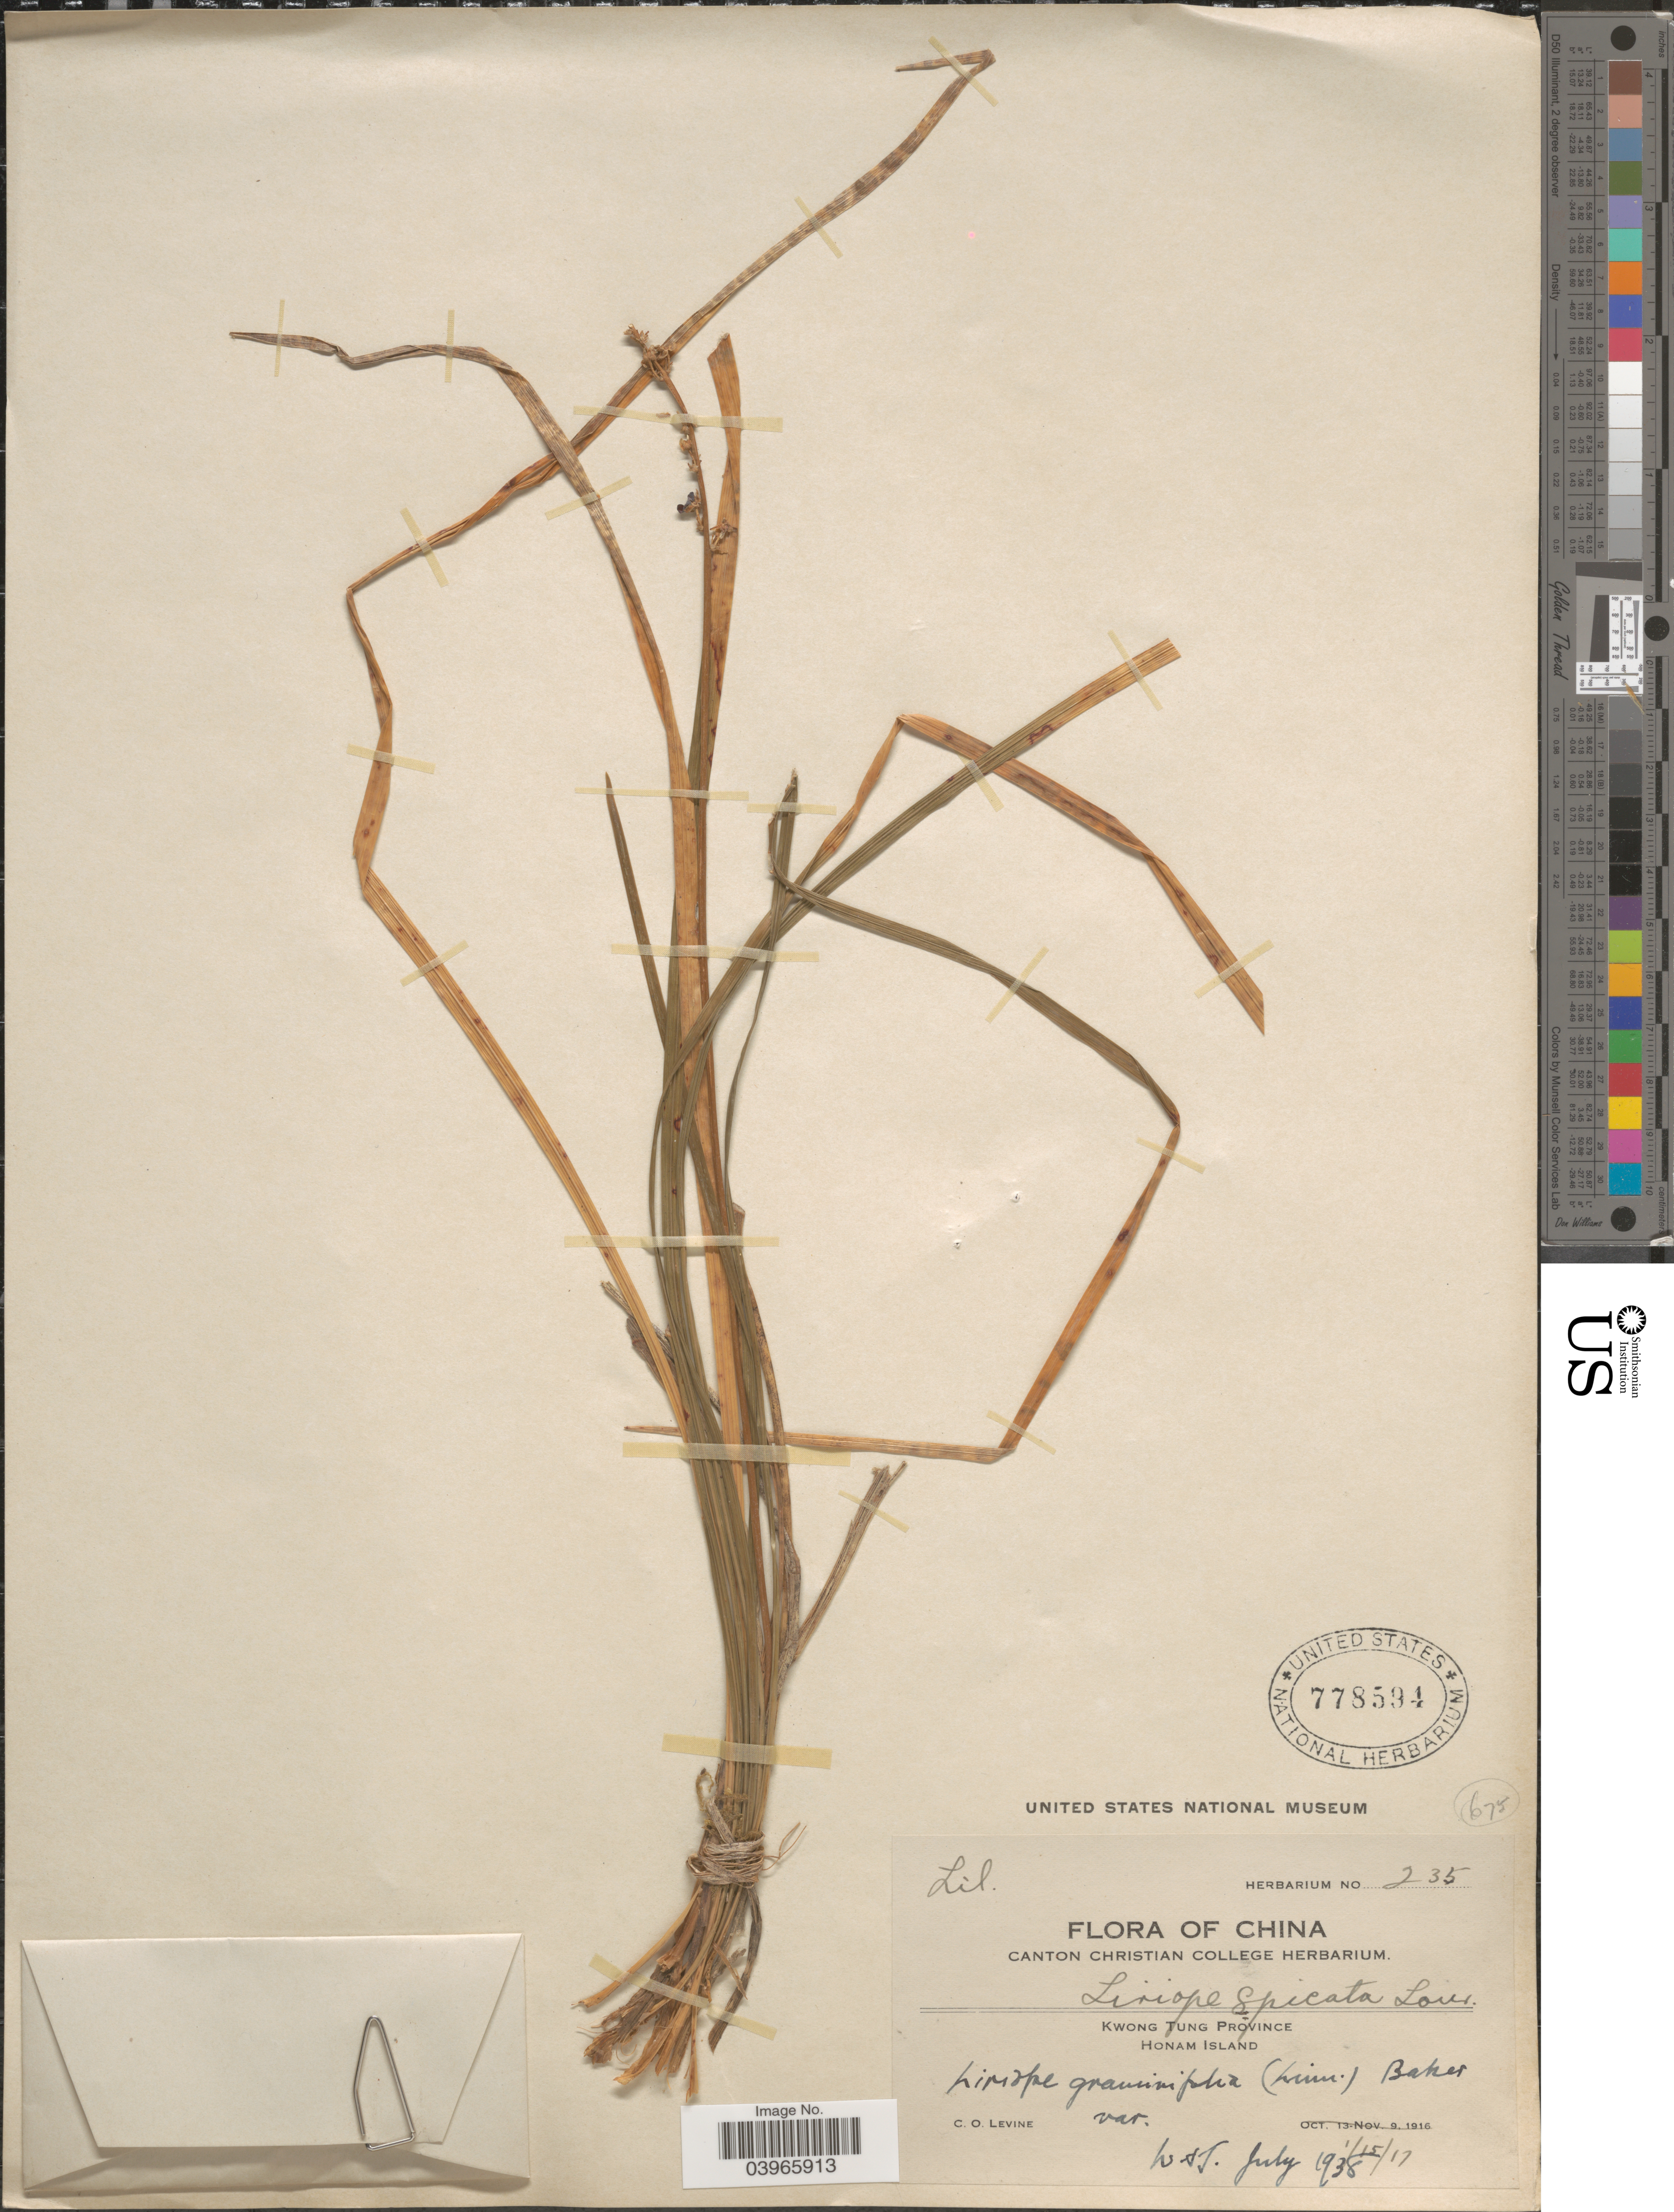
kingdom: Plantae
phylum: Tracheophyta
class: Liliopsida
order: Asparagales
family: Asparagaceae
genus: Liriope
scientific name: Liriope graminifolia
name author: (L.) Baker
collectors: C. O. Levine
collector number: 235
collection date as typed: Transcribed d/m/y: 15/1/17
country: China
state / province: Guangdong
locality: Kwong Tung Province. Honam Island.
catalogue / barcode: US 778594